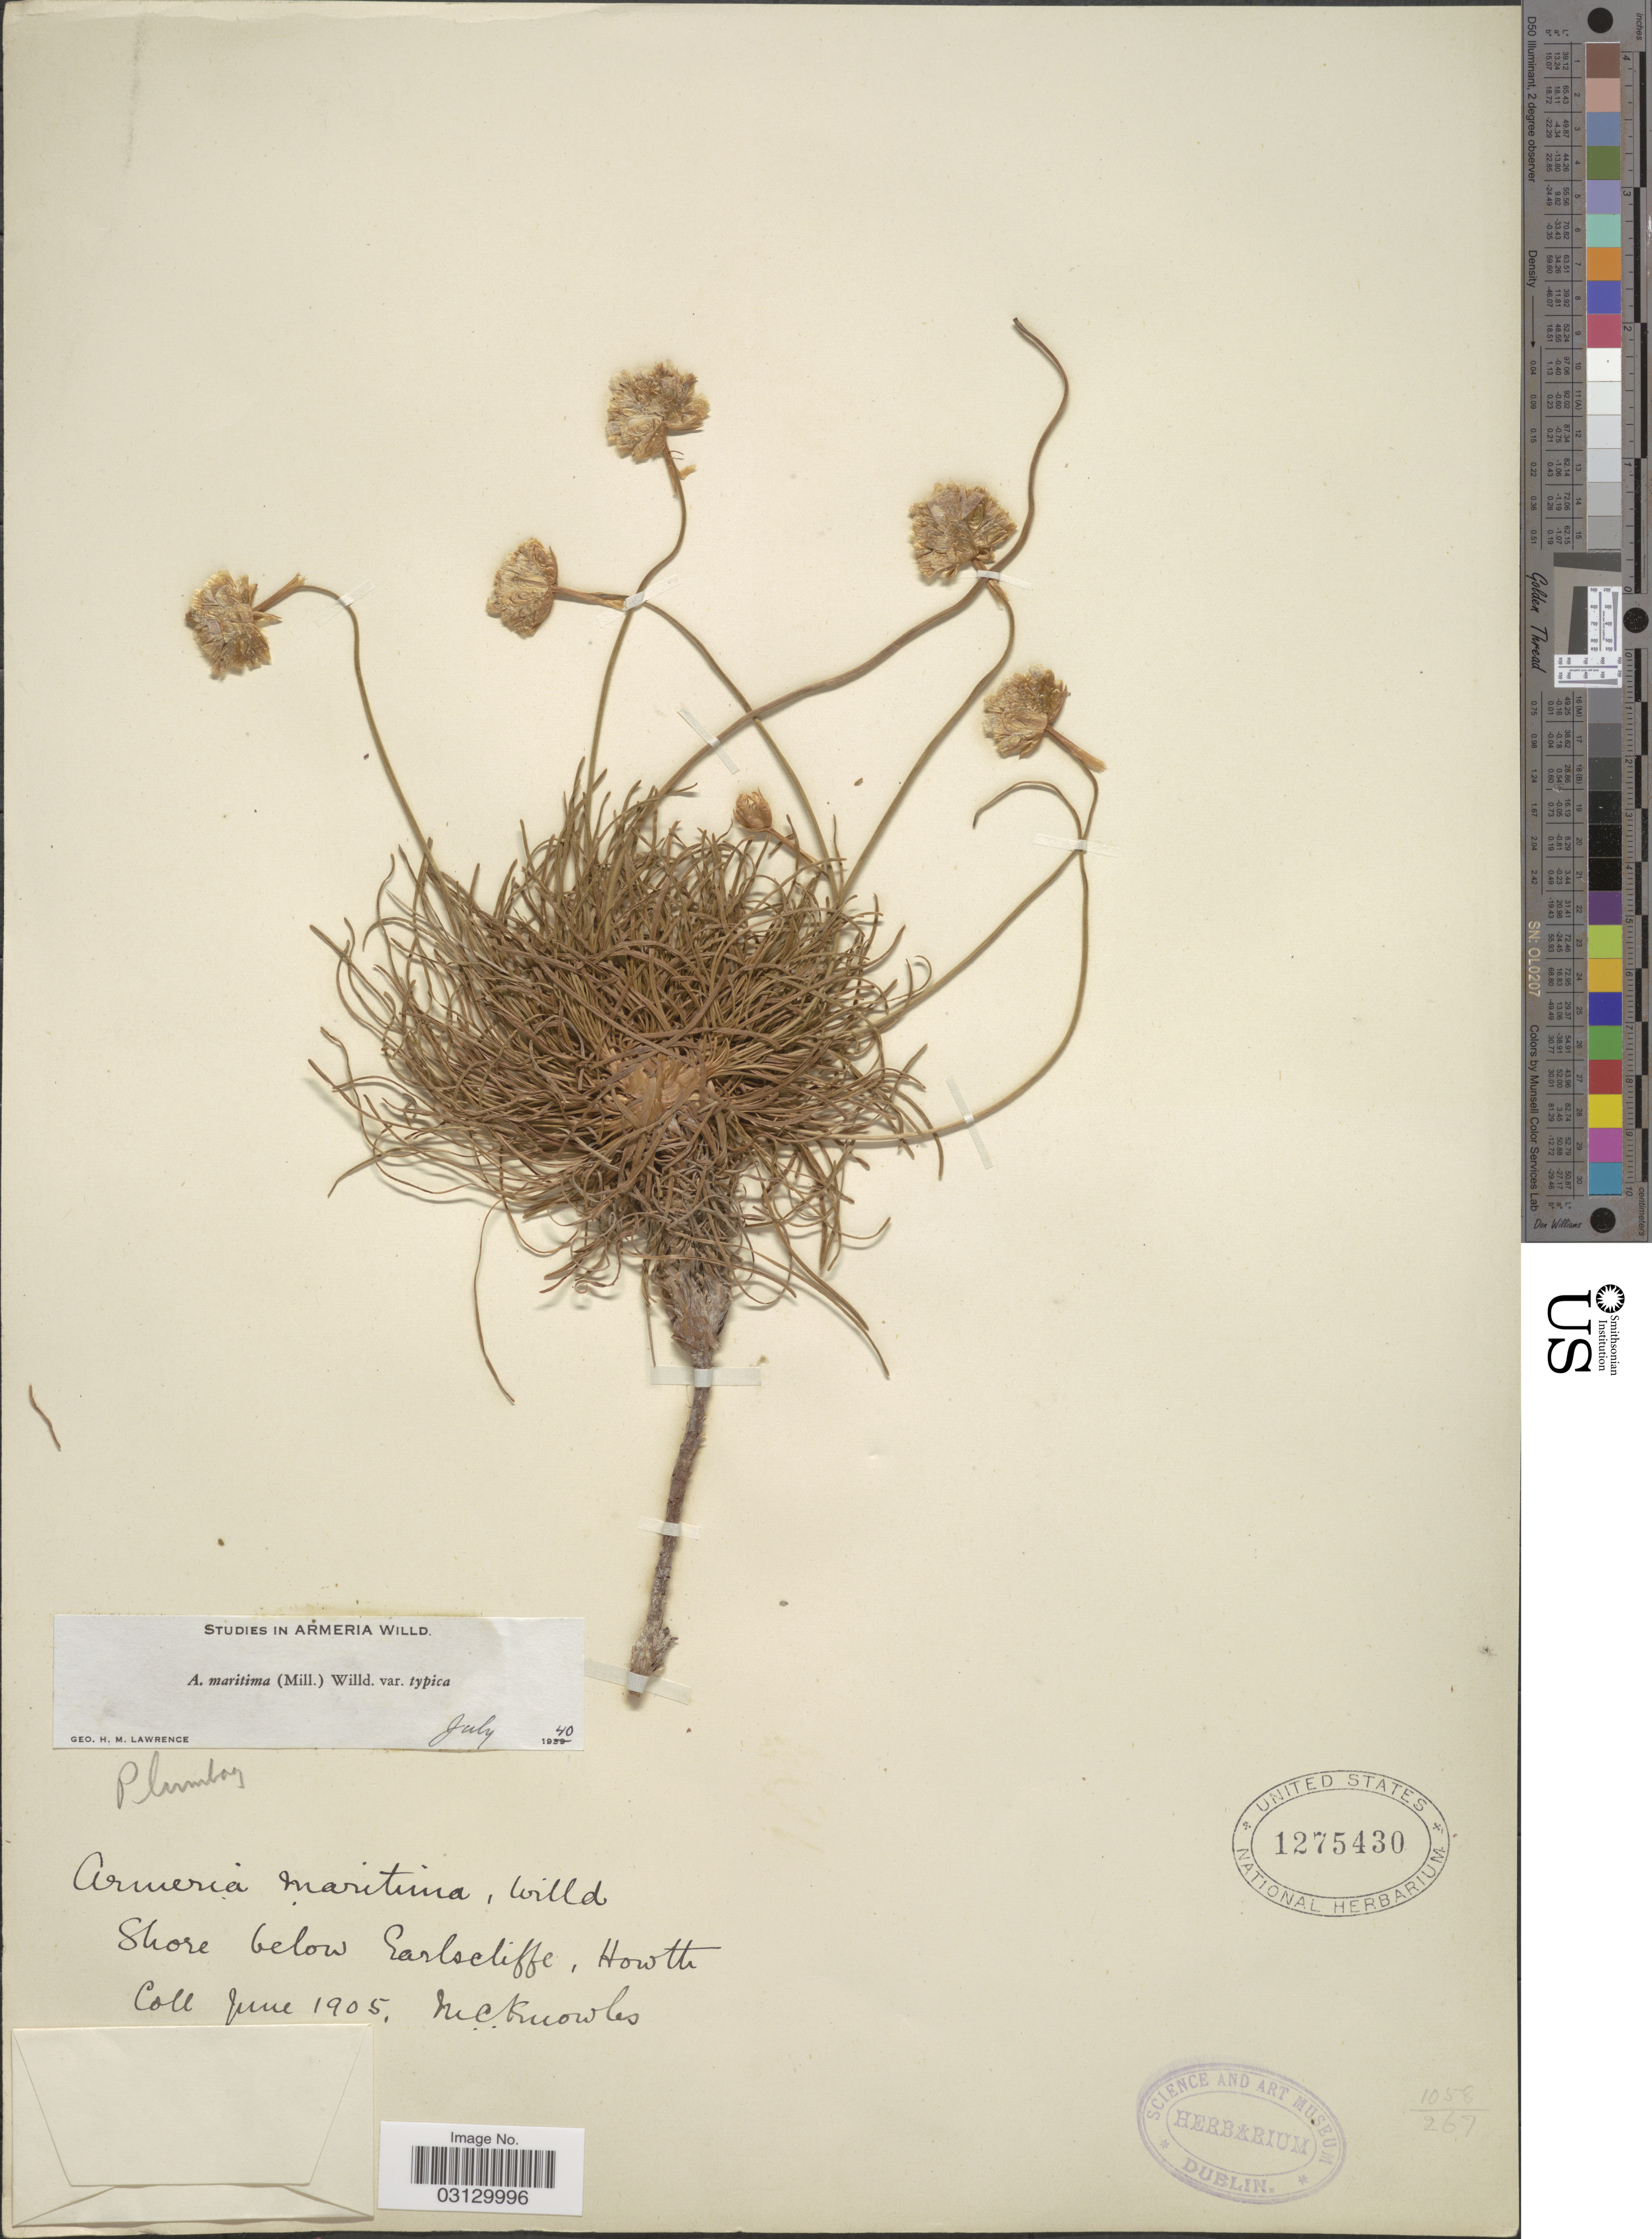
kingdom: Plantae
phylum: Tracheophyta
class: Magnoliopsida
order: Caryophyllales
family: Plumbaginaceae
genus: Armeria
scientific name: Armeria maritima subsp. maritima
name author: (Mill.) Willd.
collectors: -. Mcknowles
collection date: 1905-06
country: Ireland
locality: Shore below Earlscliffe, Howth.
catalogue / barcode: US 1275430